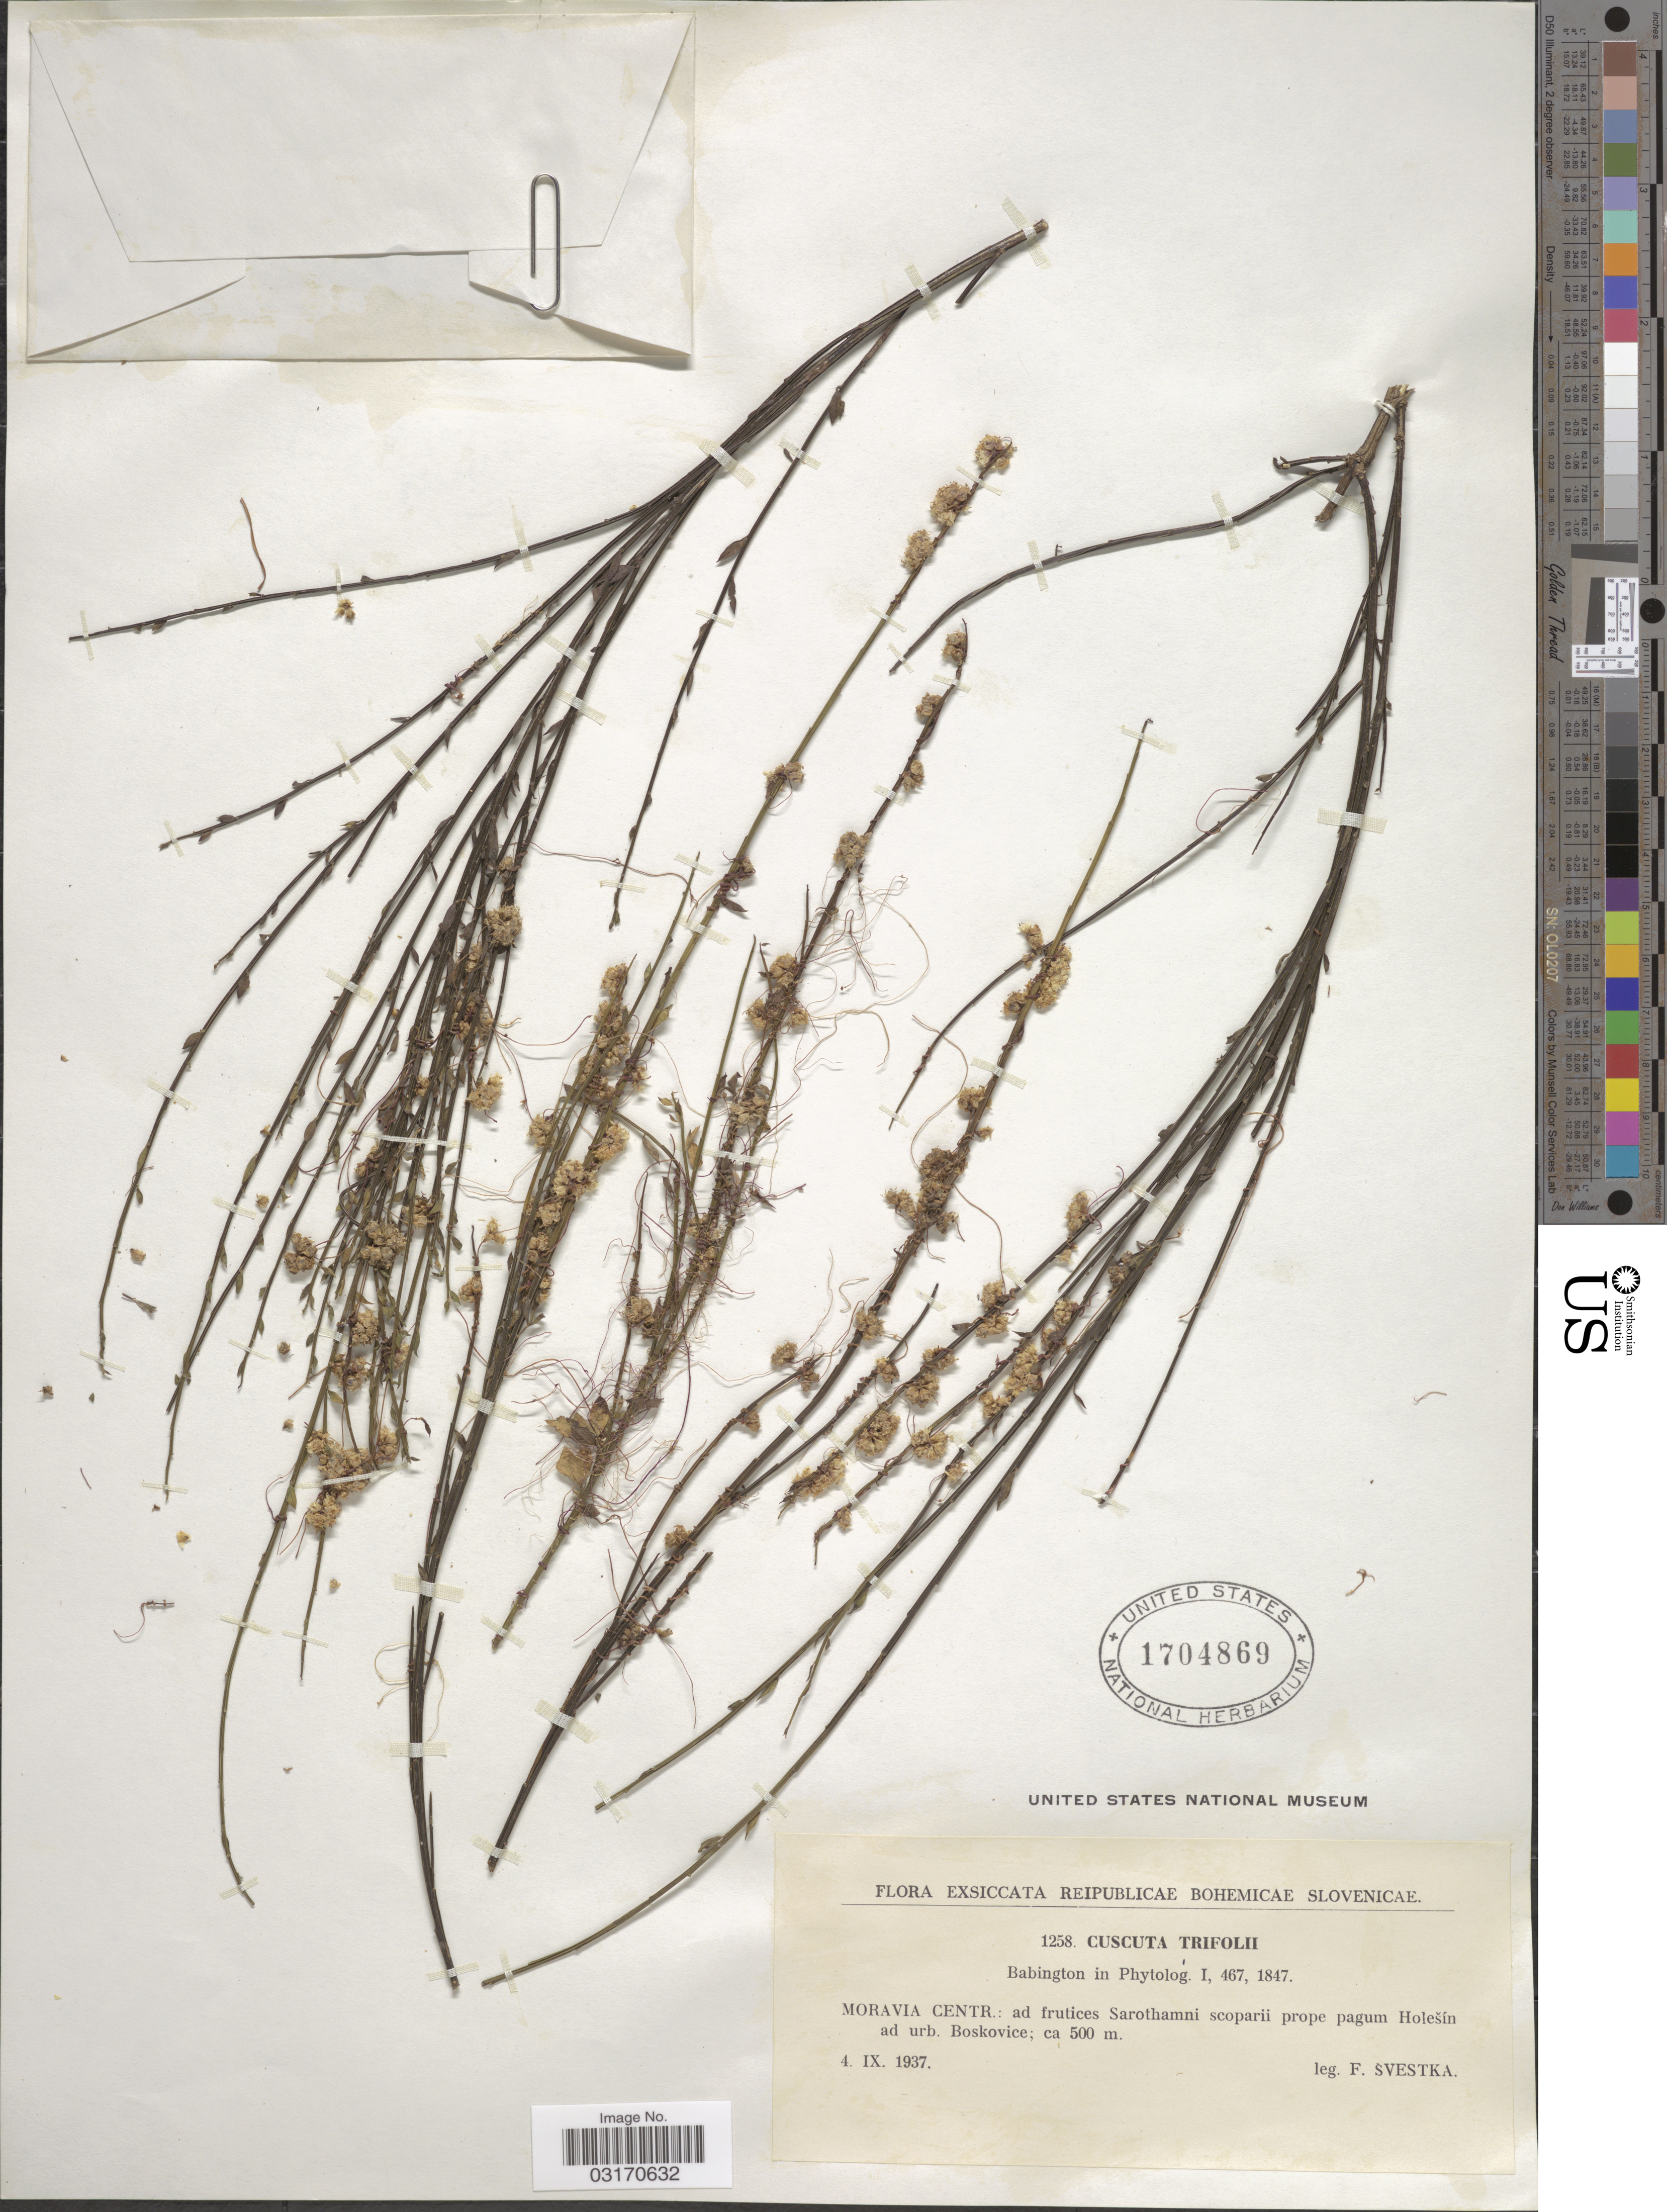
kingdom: Plantae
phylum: Tracheophyta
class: Magnoliopsida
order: Solanales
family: Convolvulaceae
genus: Cuscuta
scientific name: Cuscuta epithymum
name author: Murray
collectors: F. Svestka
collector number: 1258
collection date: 1937-09-04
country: Czechia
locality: Reipublicae Bohemicae Slovenicae. Moravia Centr.: ad frutices Sarothamni scoparii prope pagum Holešín ad urb. Boskovice.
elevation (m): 500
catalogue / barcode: US 1704869